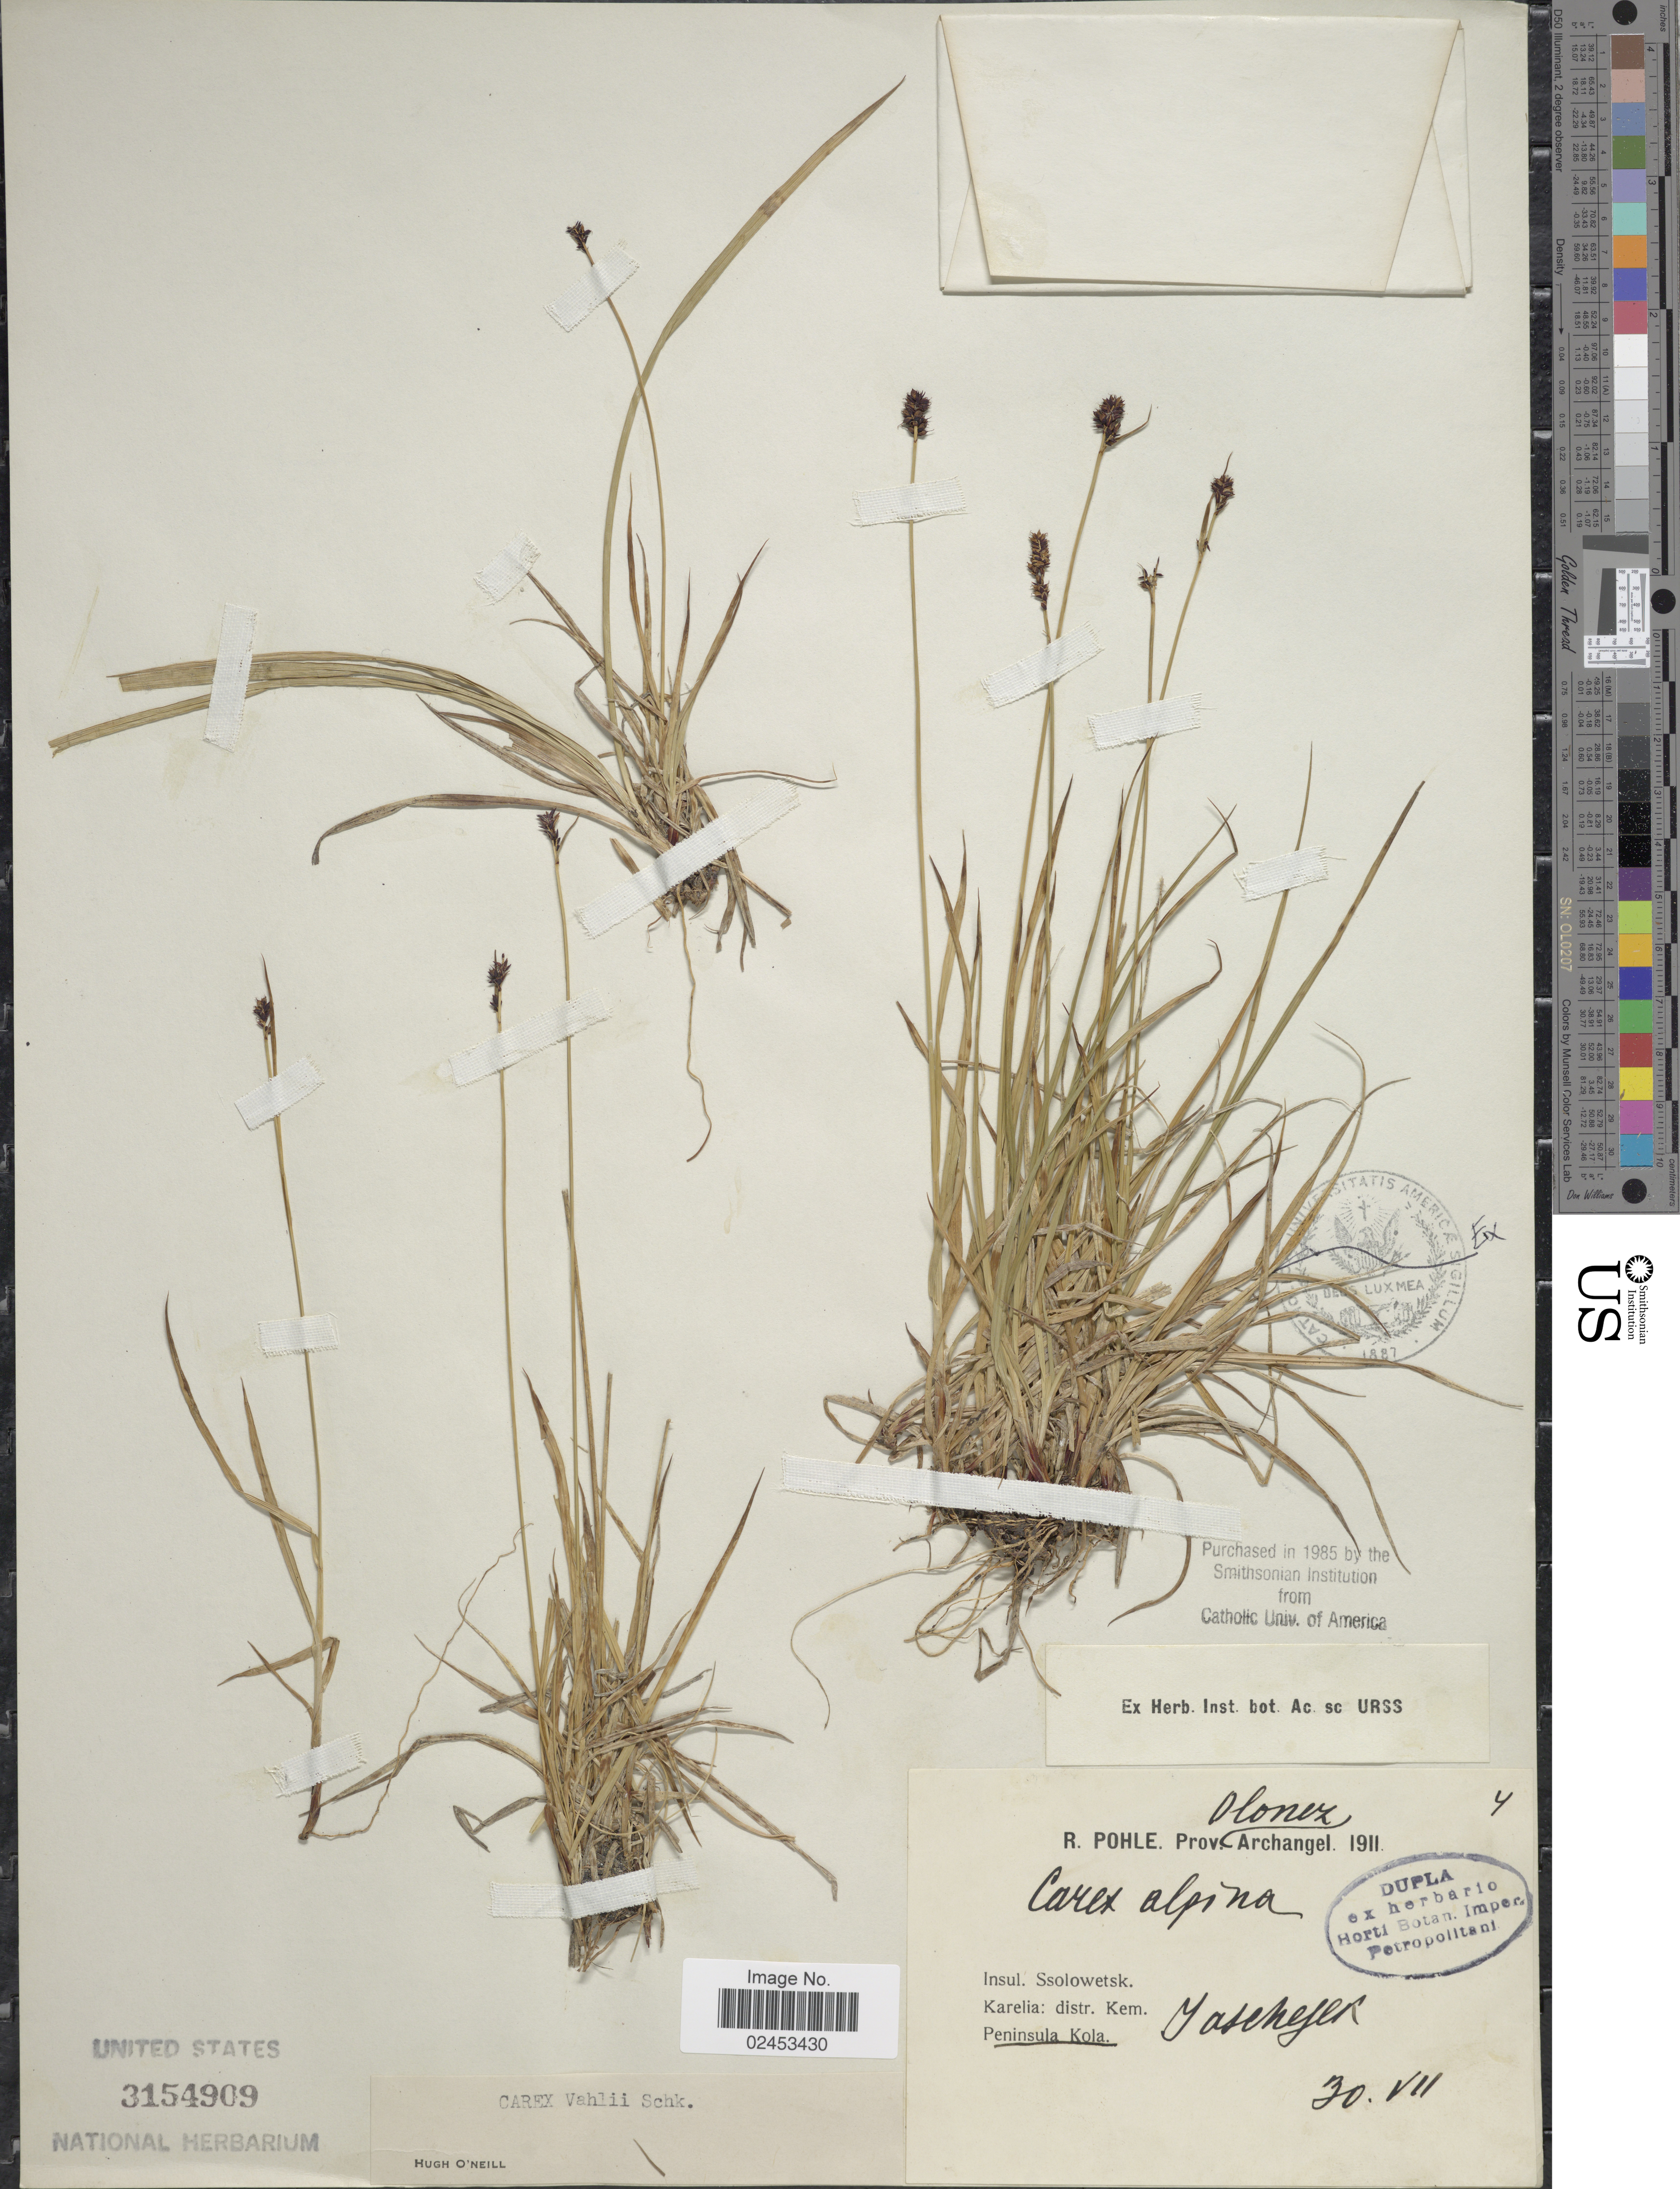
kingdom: Plantae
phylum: Tracheophyta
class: Liliopsida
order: Poales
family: Cyperaceae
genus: Carex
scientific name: Carex norvegica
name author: Retz.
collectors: R. Pohle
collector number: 4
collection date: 1911-07-30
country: Russian Federation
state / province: Karelia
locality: Prov. Olonez Archangel, Insula, Ssolowetsk. Karelia: distr. Kem. Peninsula Kola.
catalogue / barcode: US 3154909